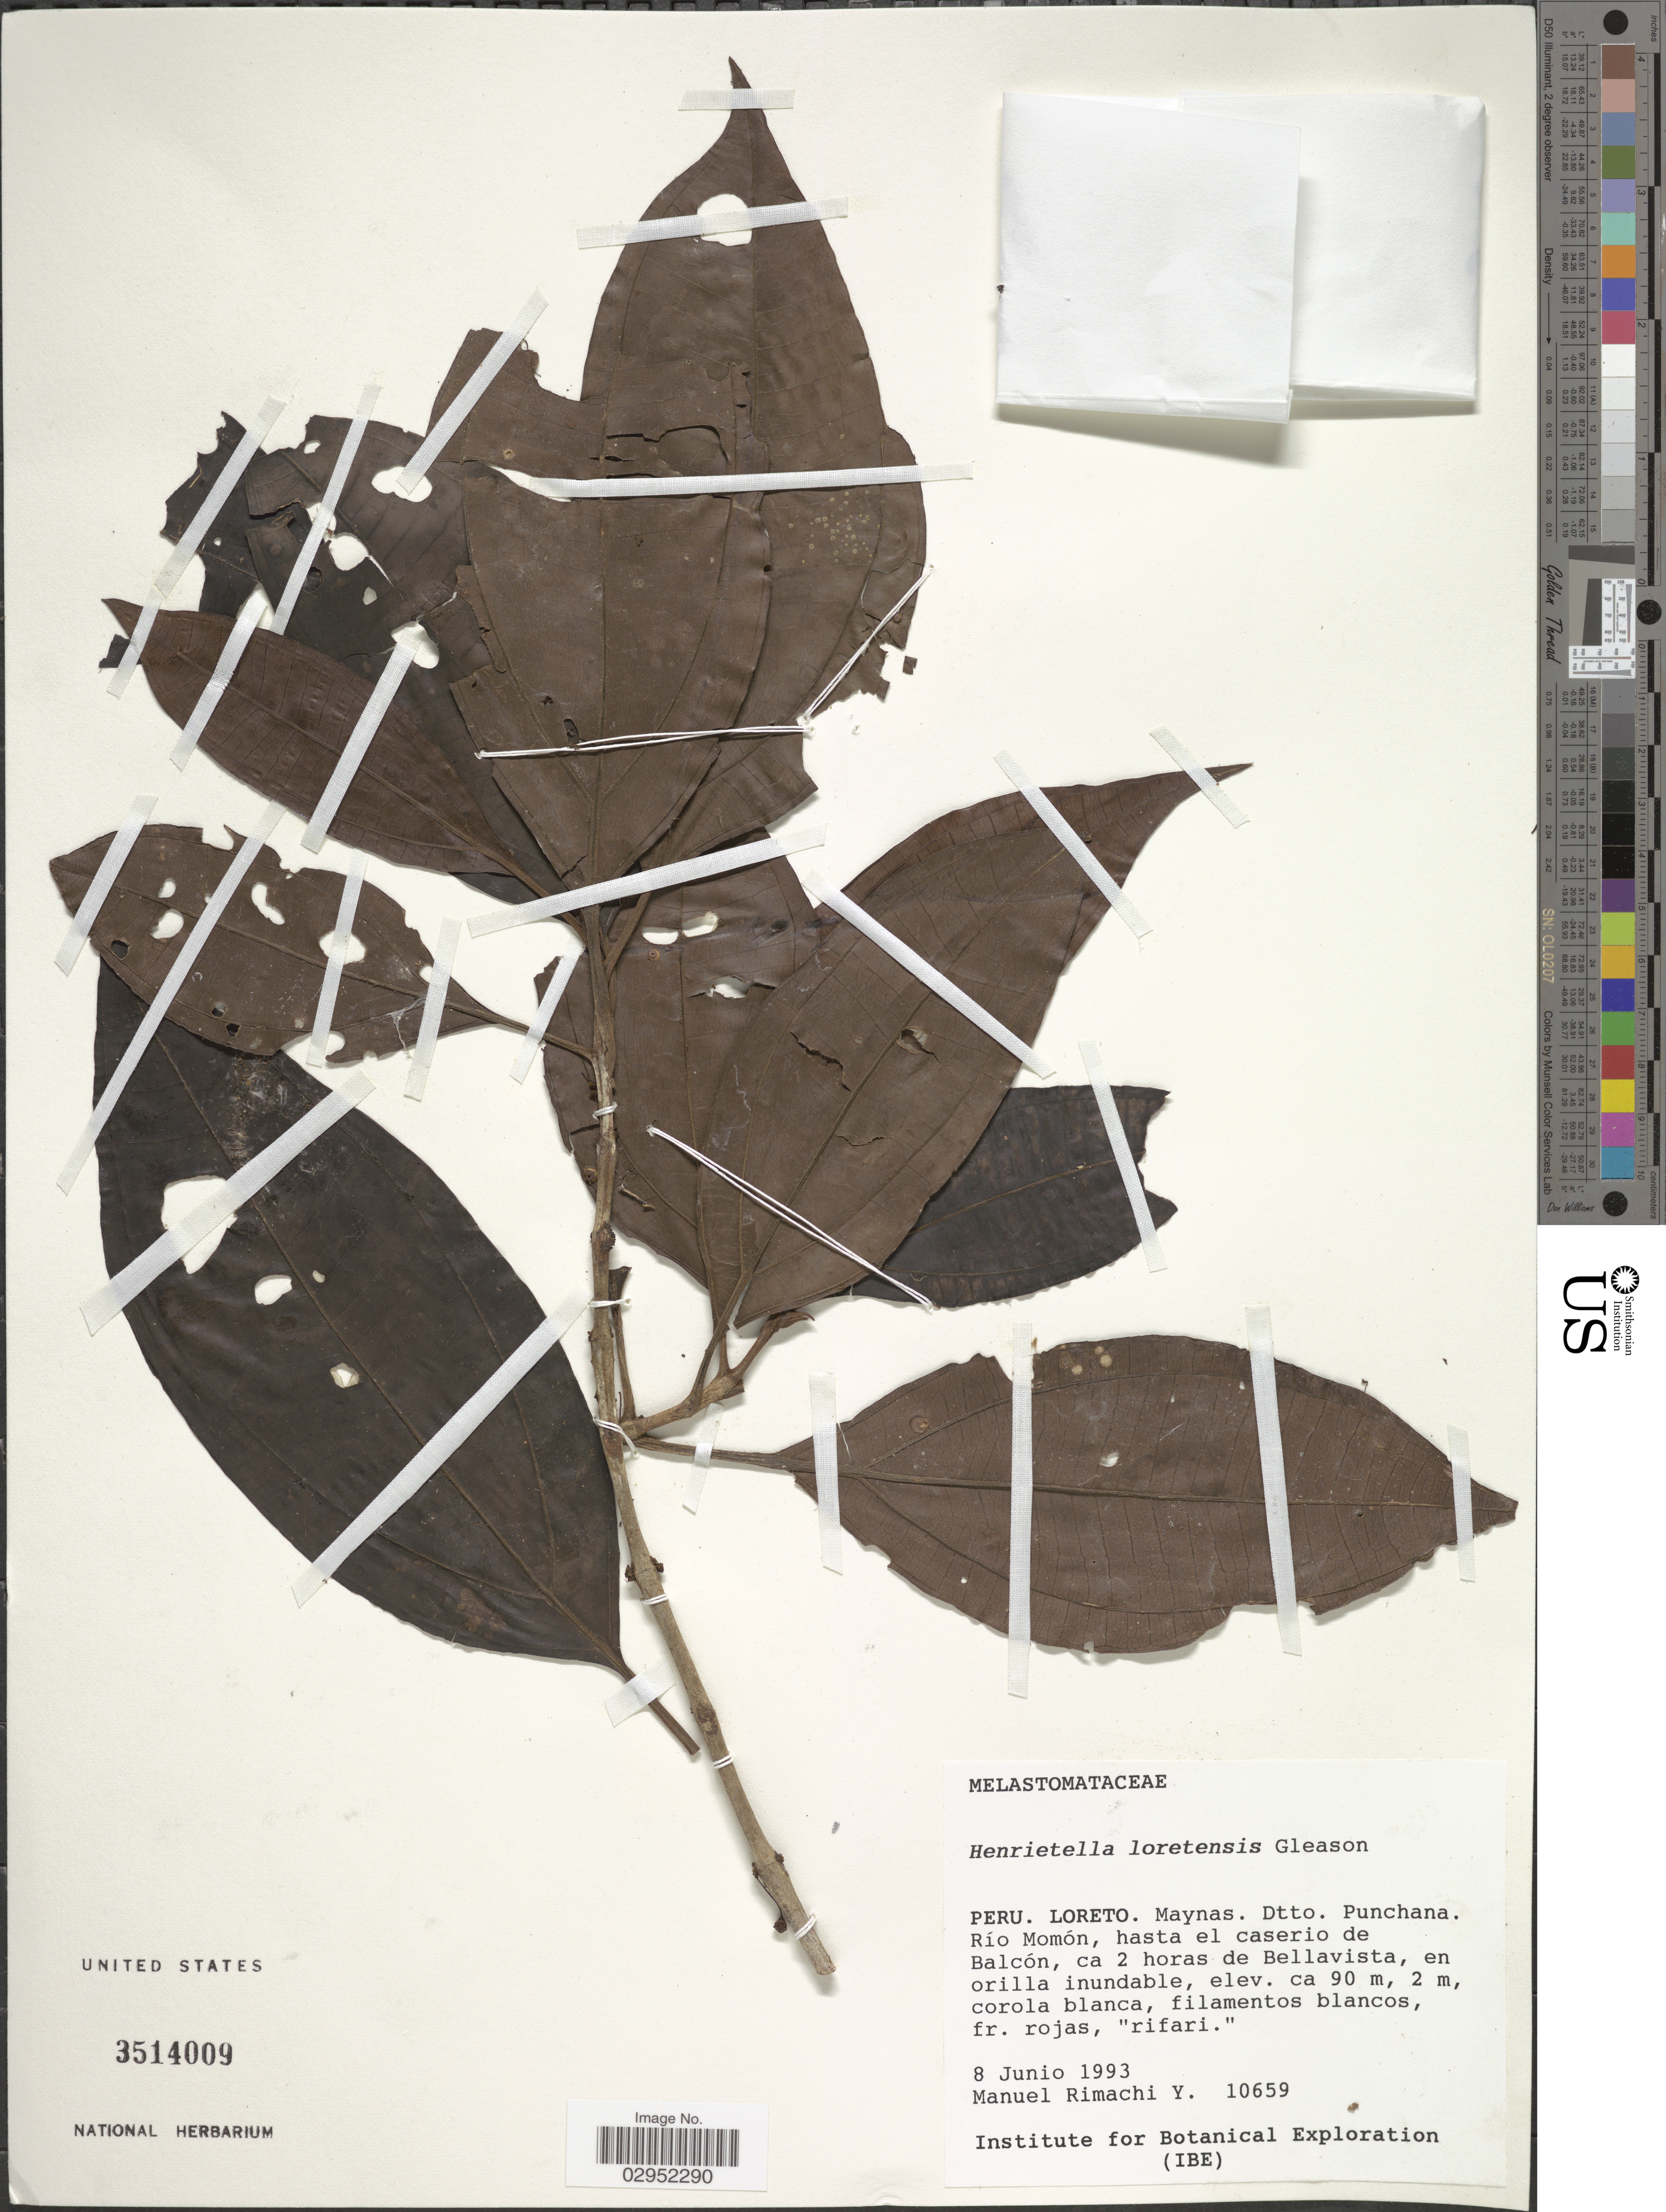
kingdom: Plantae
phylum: Tracheophyta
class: Magnoliopsida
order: Myrtales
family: Melastomataceae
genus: Henriettea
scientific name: Henriettea loretensis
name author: (Gleason) J.F. Macbr.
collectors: M. Rimachi Y.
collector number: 10659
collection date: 1993-06-08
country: Peru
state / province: Loreto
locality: Maynas. Dtto. Puchana. Río Momón, hasta el casero de Balcón, ca 2 horas de Bellavista, en orilla inundable.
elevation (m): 90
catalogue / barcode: US 3514009